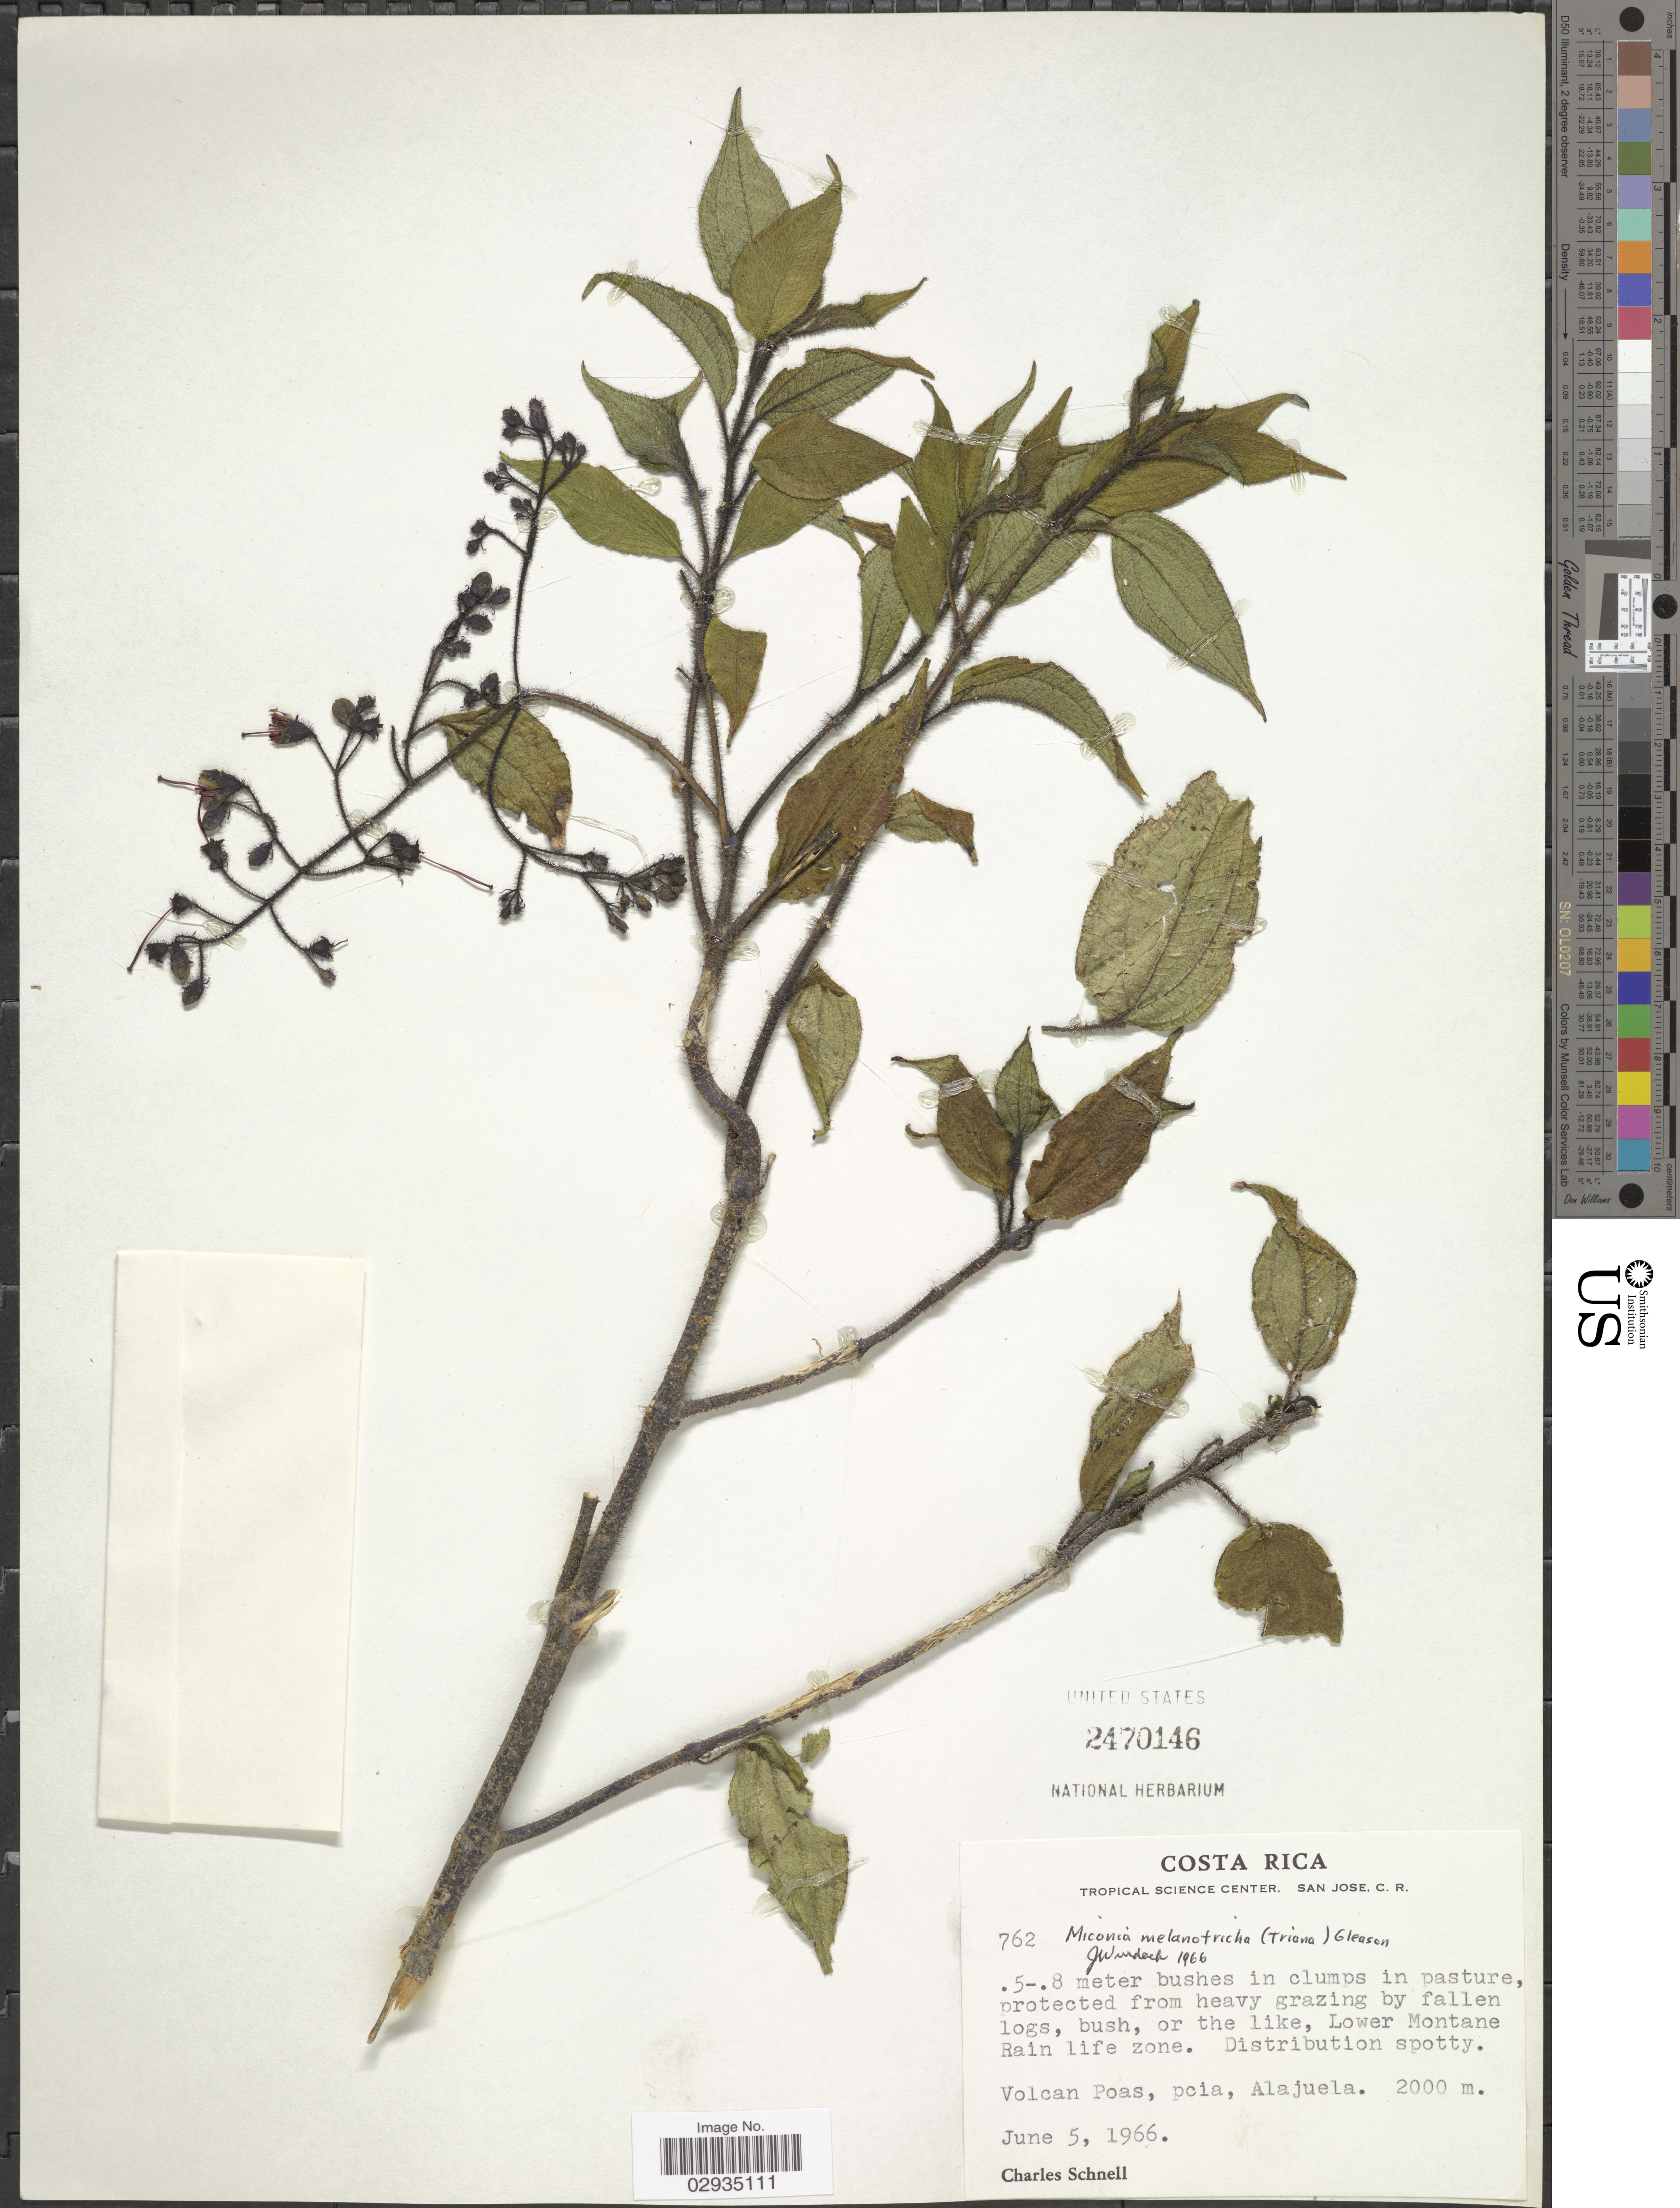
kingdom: Plantae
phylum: Tracheophyta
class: Magnoliopsida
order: Myrtales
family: Melastomataceae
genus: Miconia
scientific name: Miconia melanotricha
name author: (Triana) Gleason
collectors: C. Schnell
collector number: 762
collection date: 1966-06-05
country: Costa Rica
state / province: Alajuela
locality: Or the like, Lower Montane Rain life zone.Volcan Poas.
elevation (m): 2000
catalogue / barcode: US 2470146